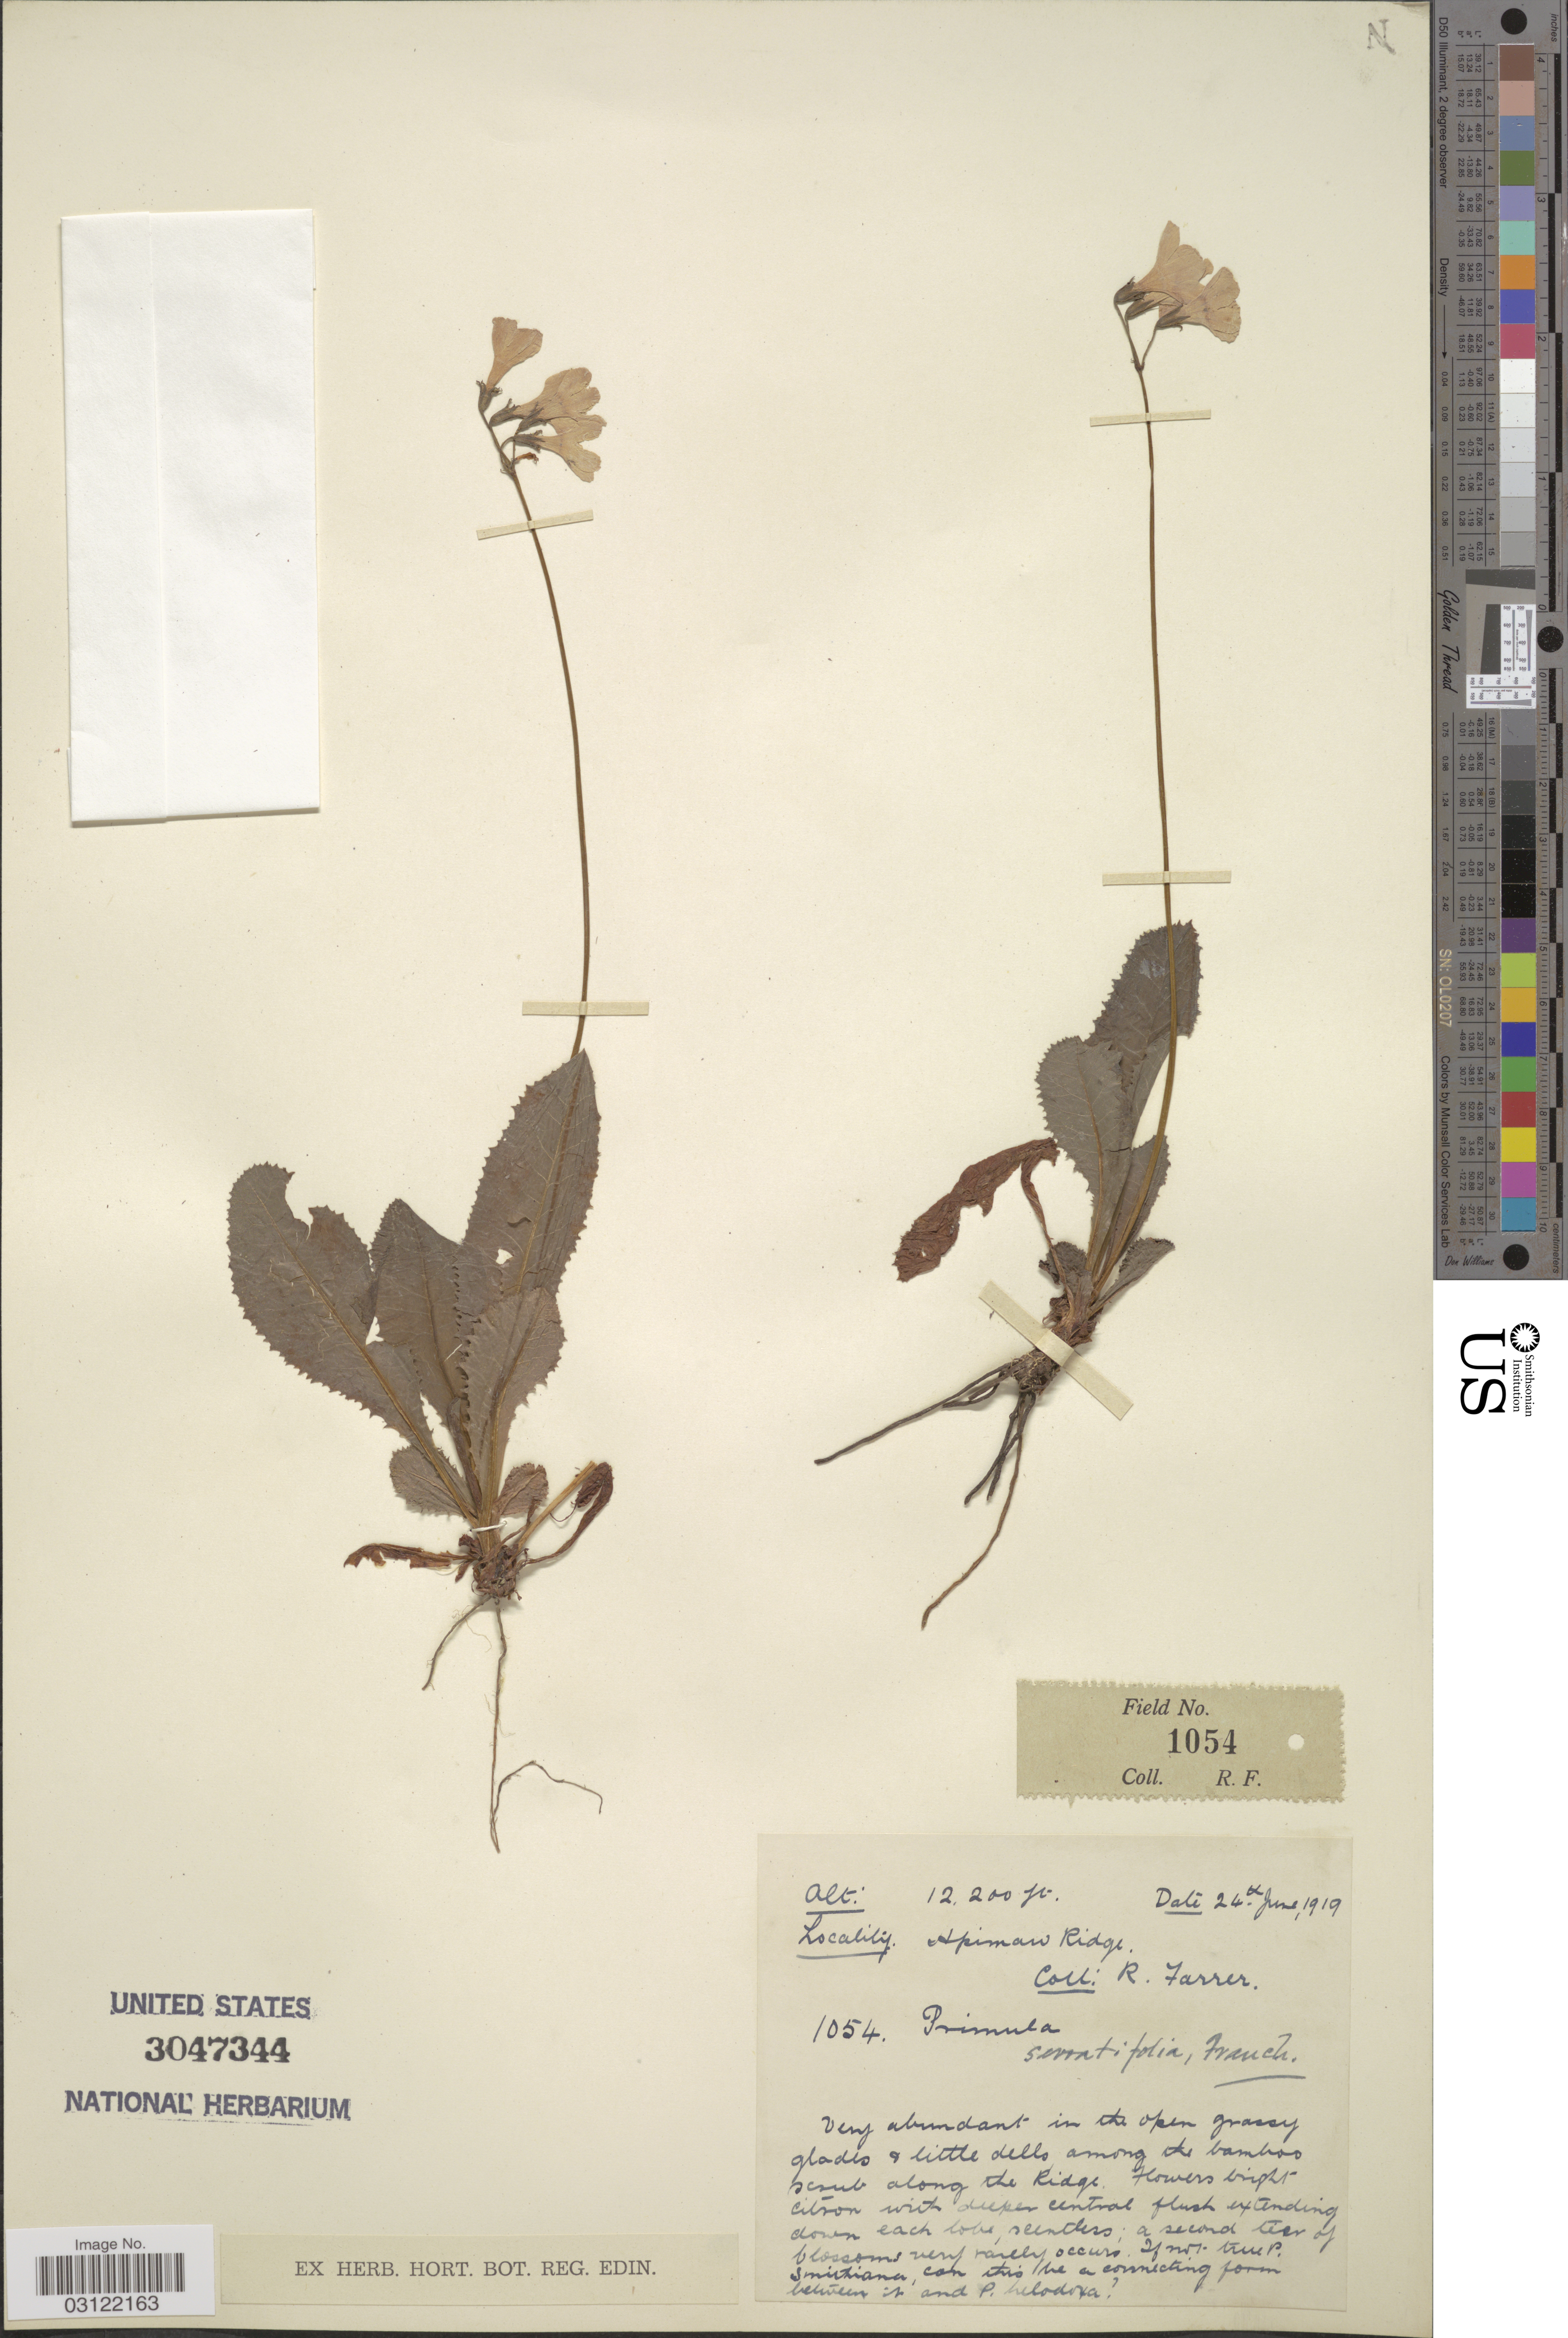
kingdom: Plantae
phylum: Tracheophyta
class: Magnoliopsida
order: Ericales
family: Primulaceae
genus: Primula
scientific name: Primula serratifolia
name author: Franch.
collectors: R. Farrer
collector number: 1054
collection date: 1919-06-24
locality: Apinaw Ridge.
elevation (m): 3719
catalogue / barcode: US 3047344